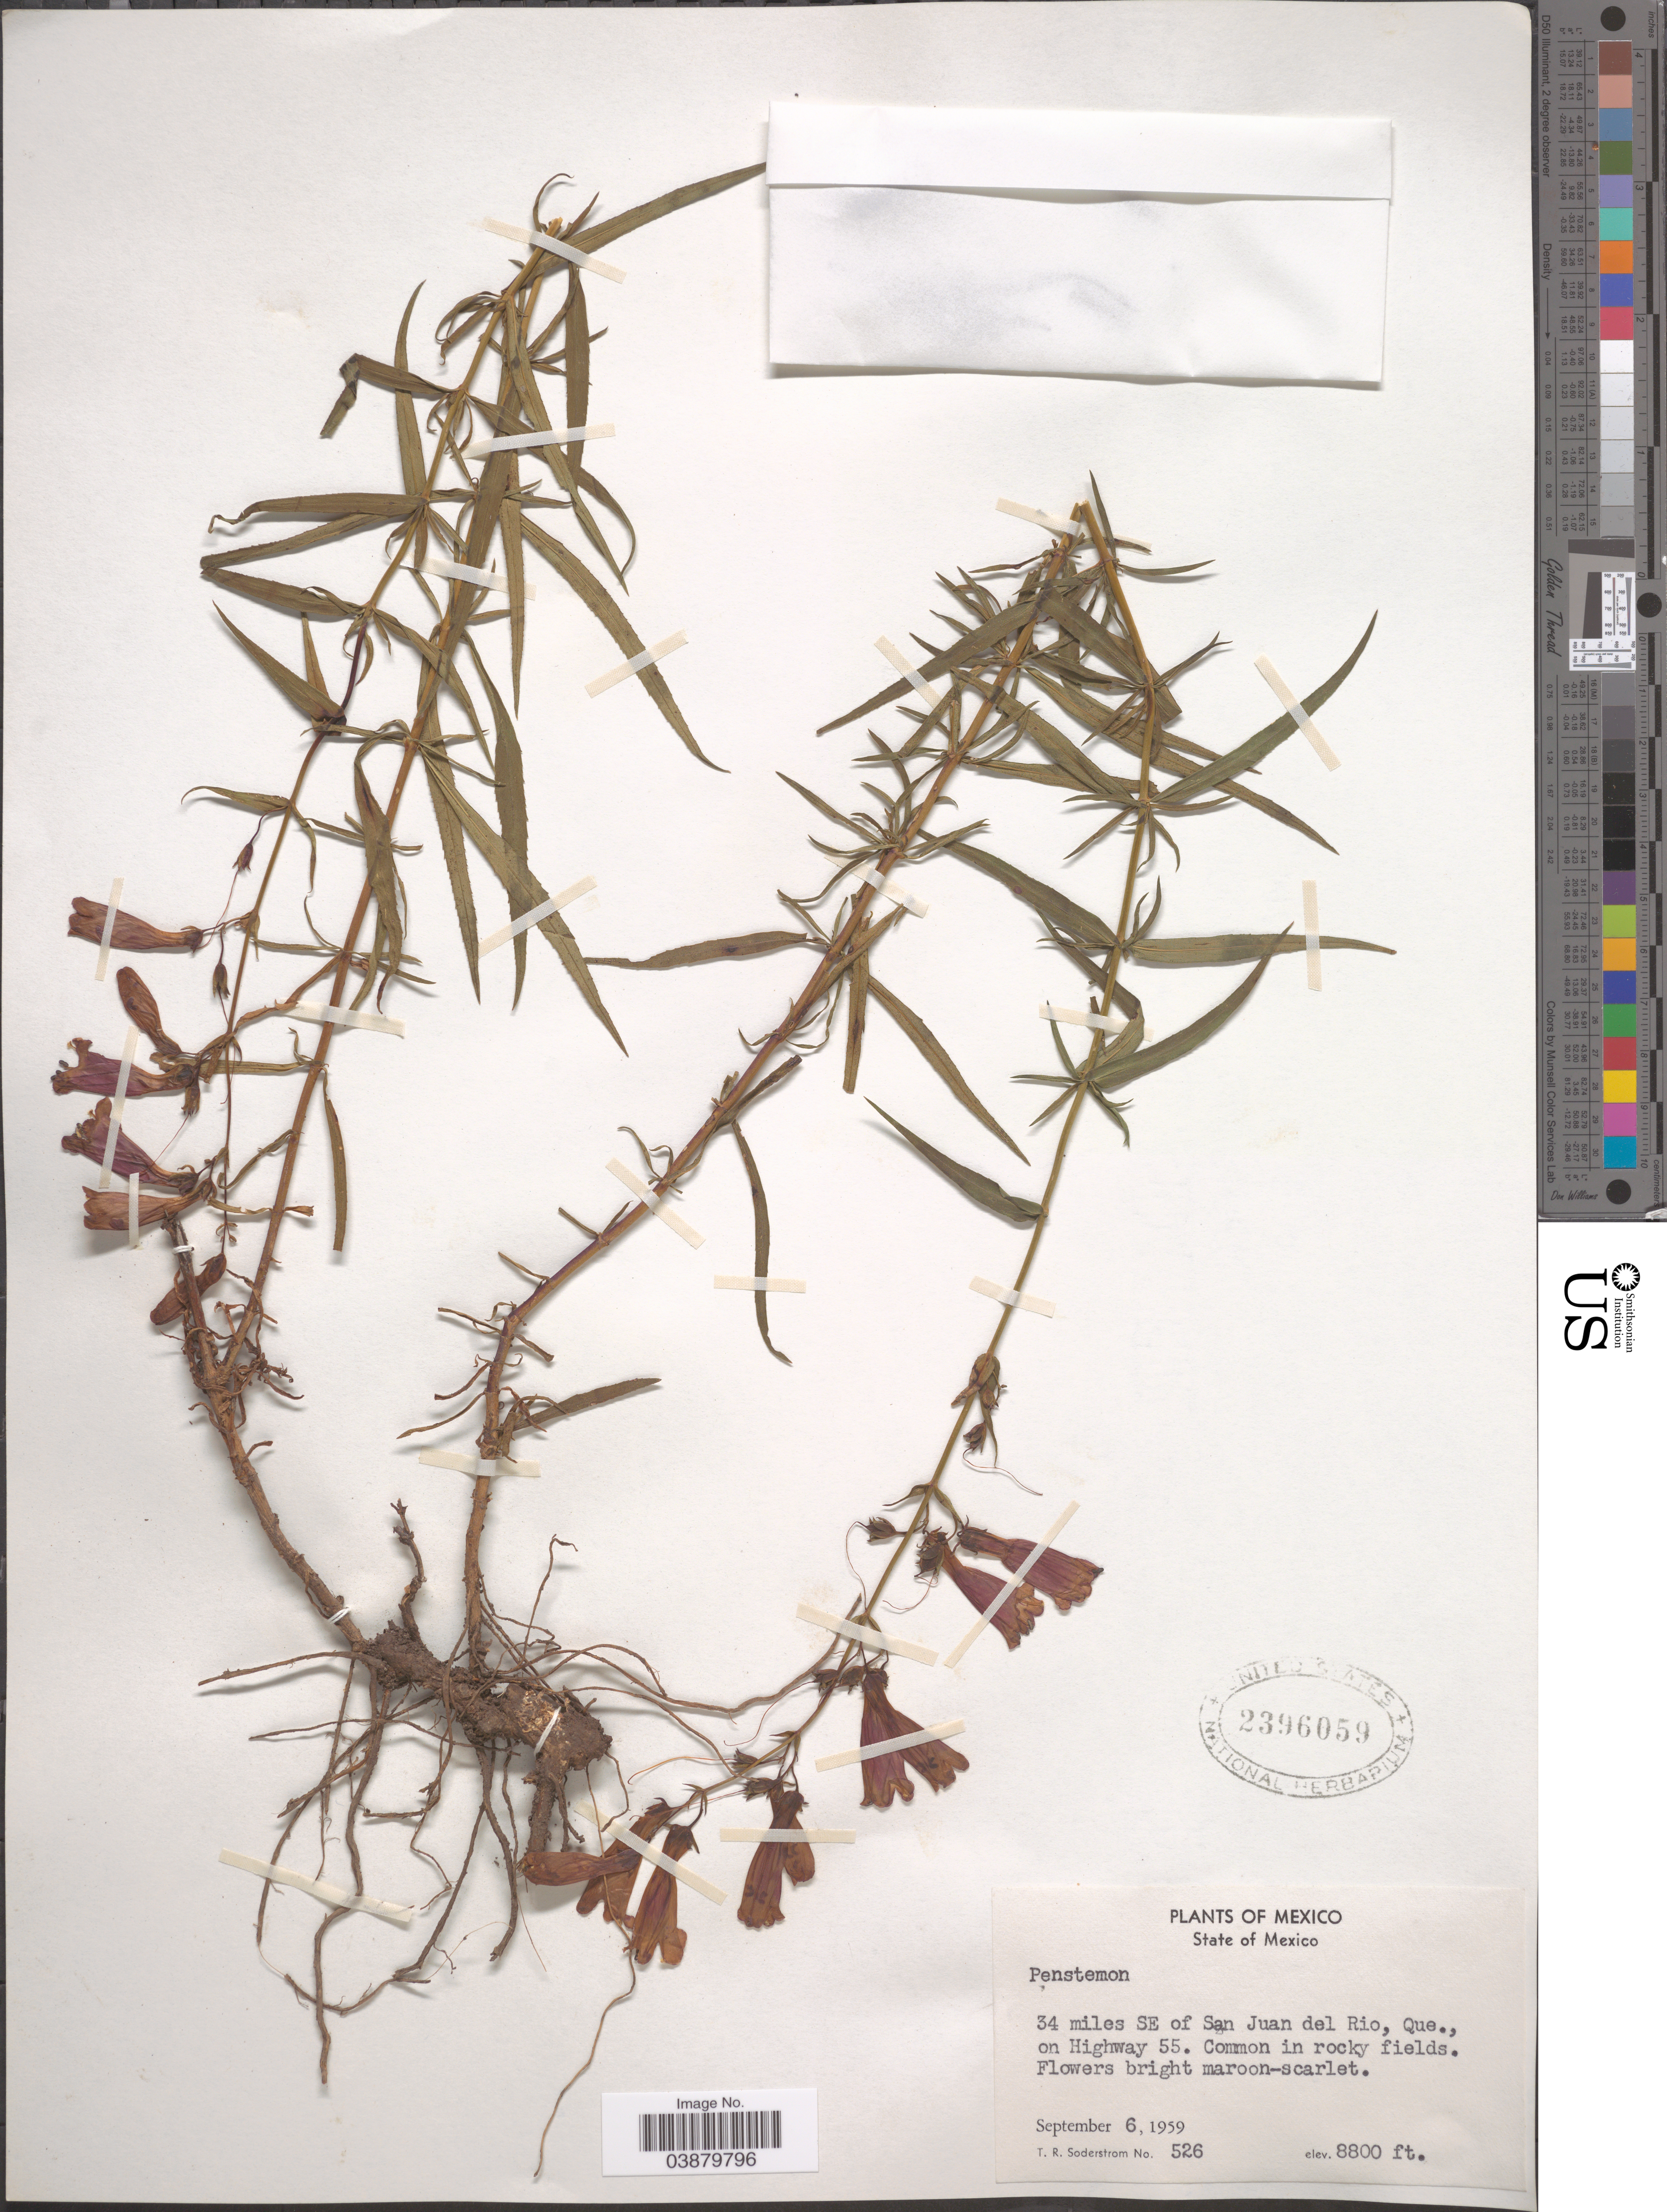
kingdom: Plantae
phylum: Tracheophyta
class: Magnoliopsida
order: Lamiales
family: Plantaginaceae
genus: Penstemon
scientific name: Penstemon kunthii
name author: G. Don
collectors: T. R. Soderstrom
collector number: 526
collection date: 1959-09-06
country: Mexico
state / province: México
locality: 34 miles SE of San Juan del Rio, Que., on Highway 55.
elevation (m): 2682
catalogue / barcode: US 2396059